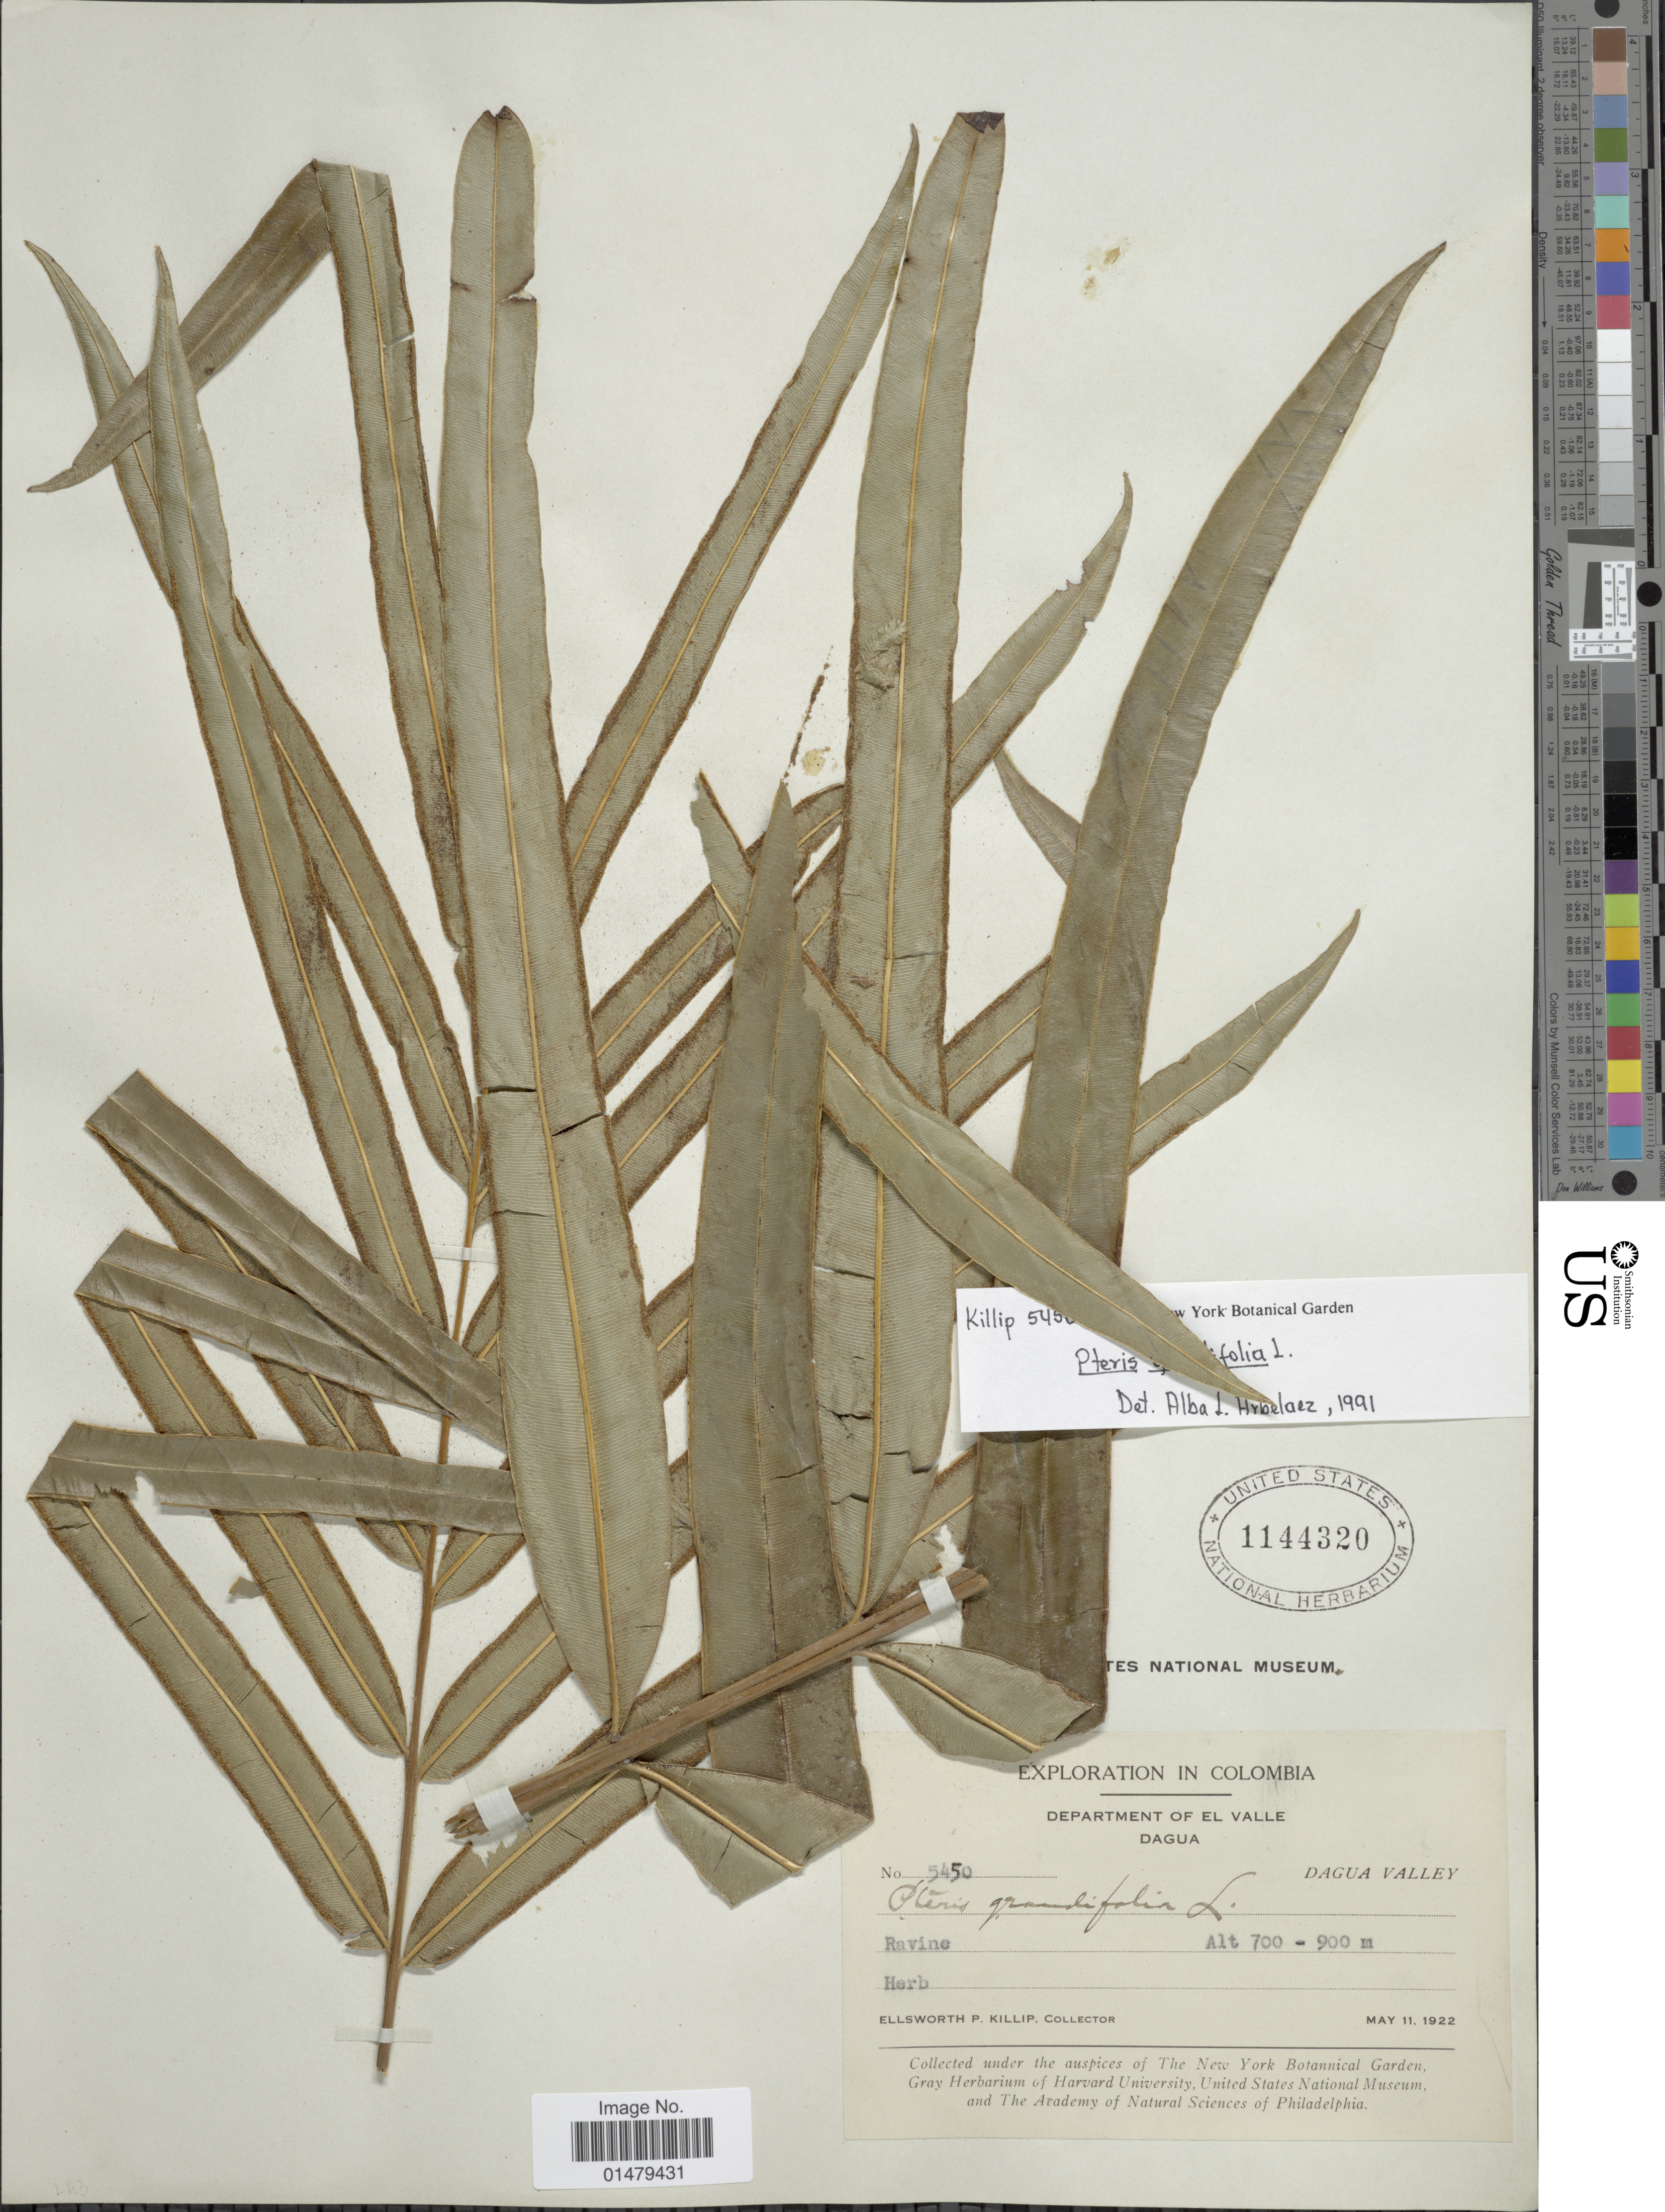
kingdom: Plantae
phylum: Tracheophyta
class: Polypodiopsida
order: Polypodiales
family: Pteridaceae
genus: Pteris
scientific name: Pteris grandifolia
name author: L.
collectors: E. P. Killip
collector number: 5450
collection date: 1922-05-11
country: Colombia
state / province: Valle del Cauca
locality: Department of El Valle. Dagua. Dagua Valley.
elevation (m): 700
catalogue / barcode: US 1144320